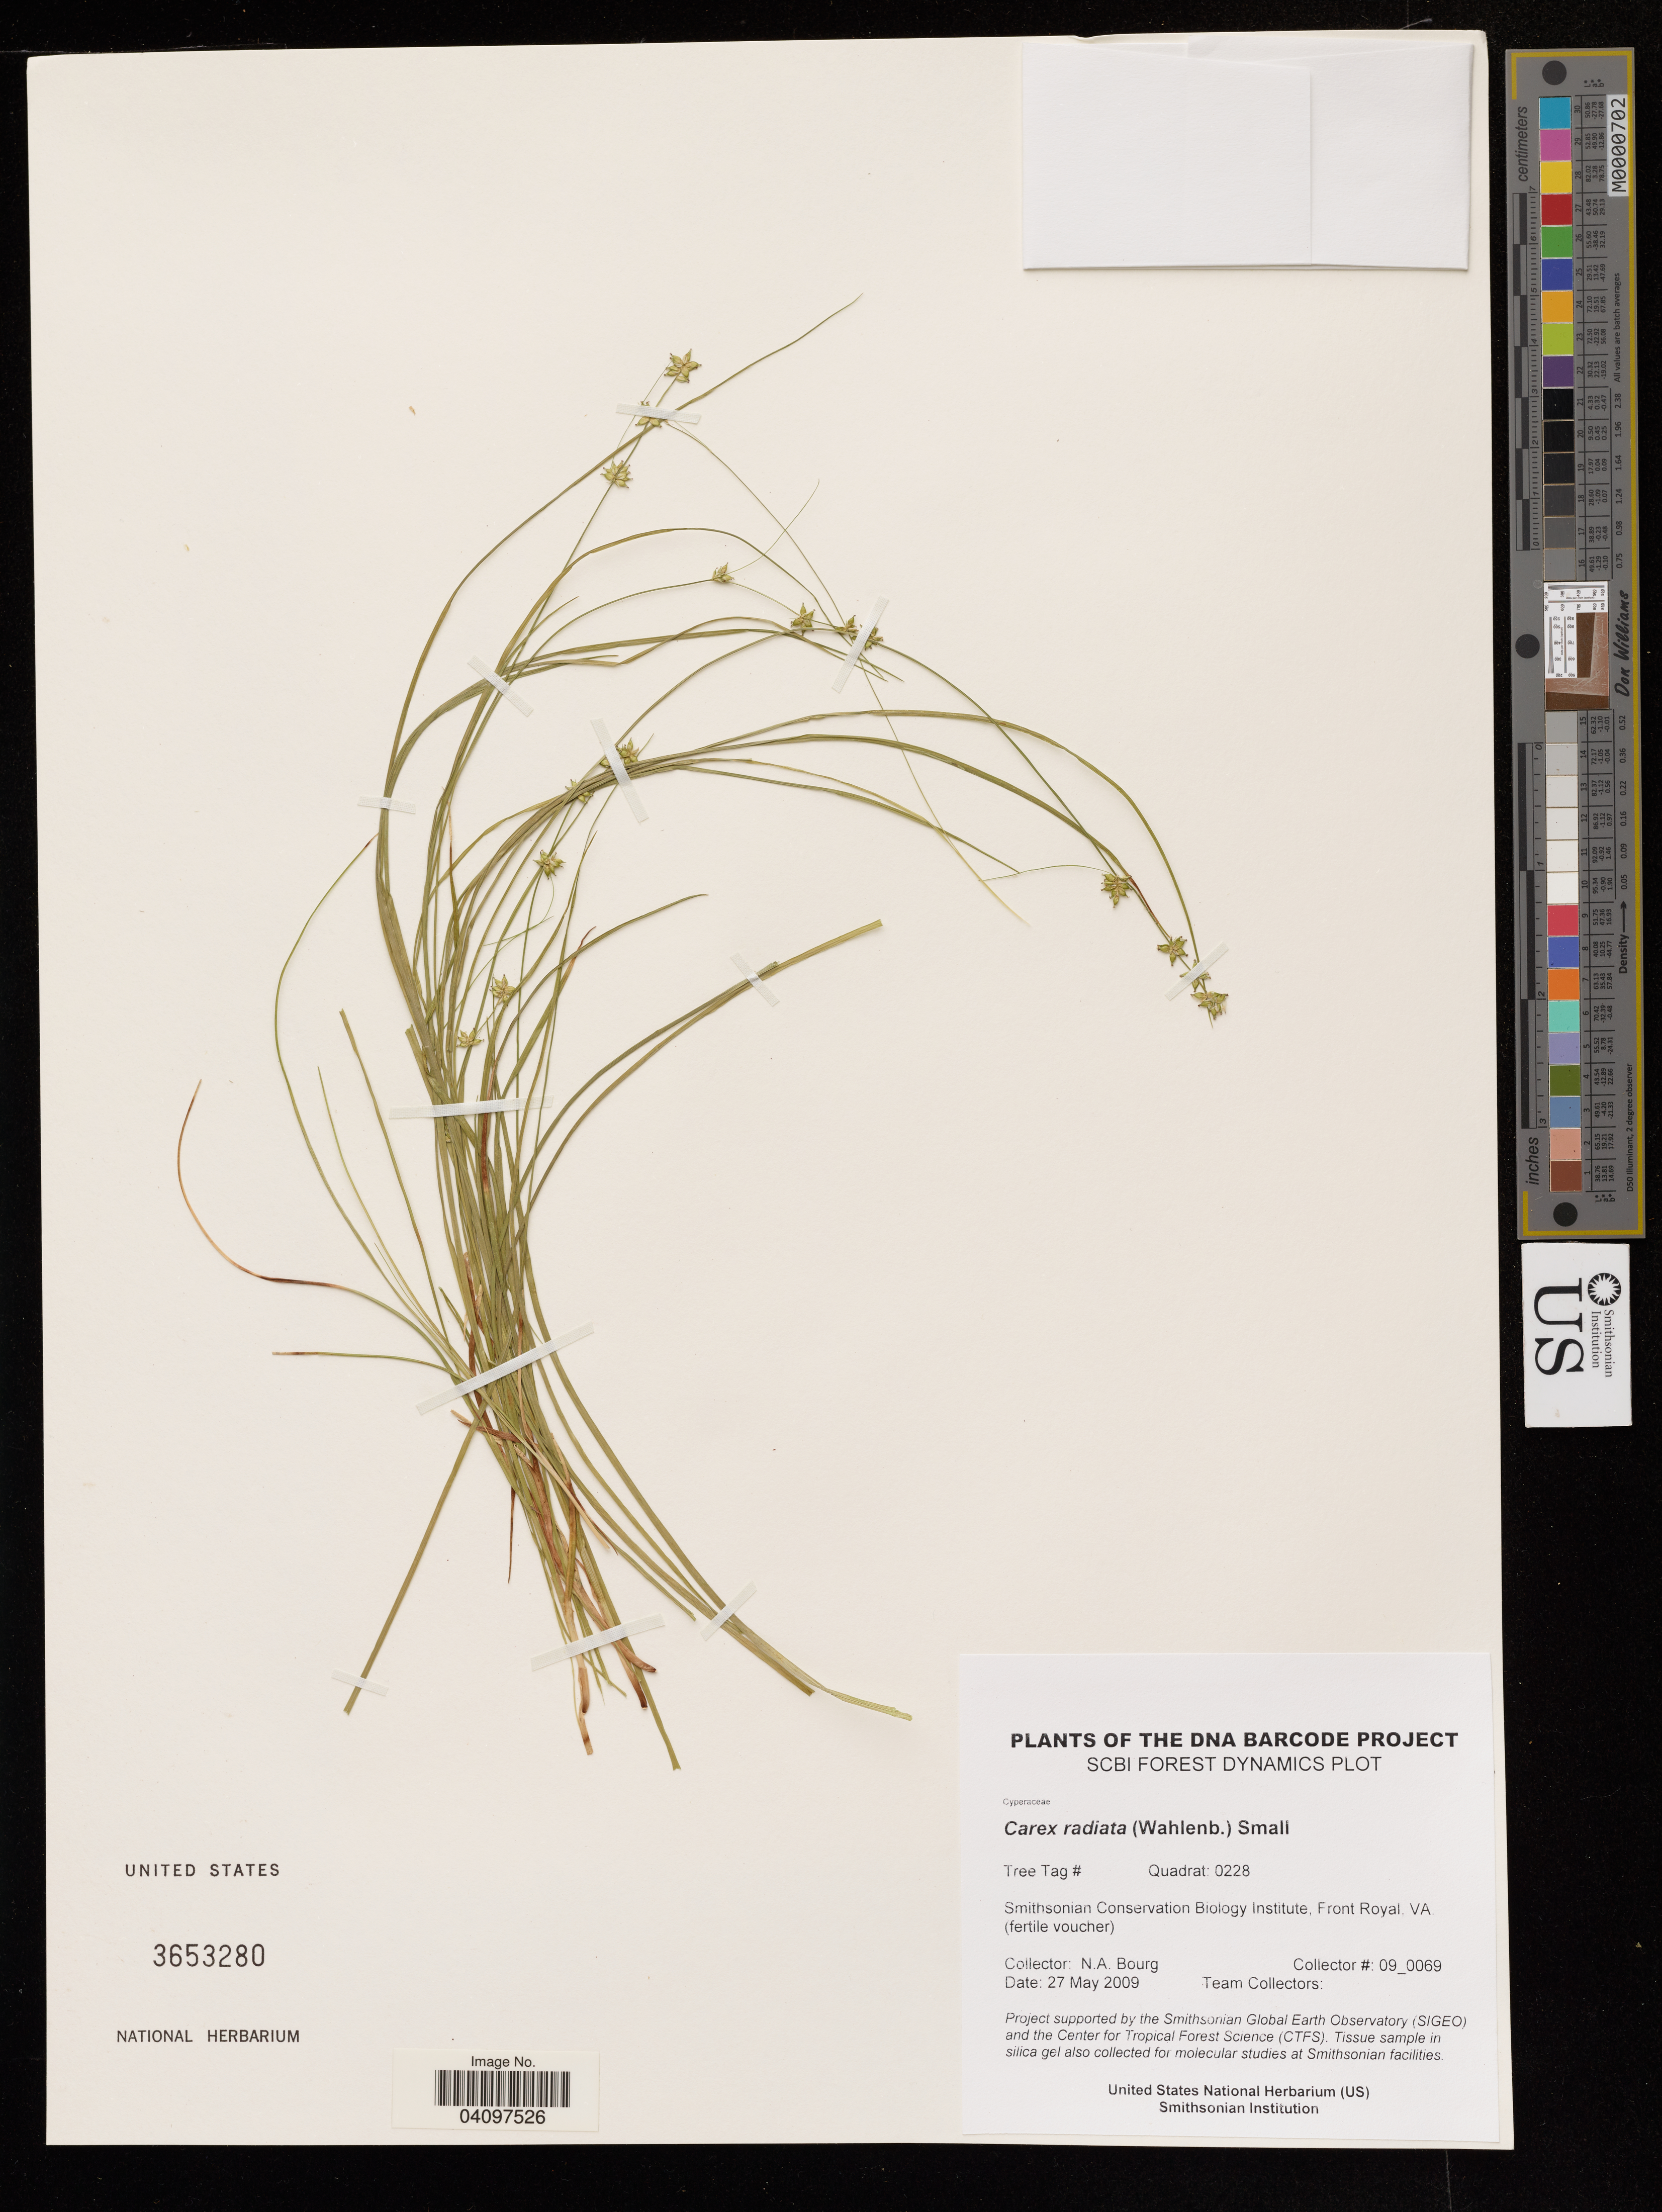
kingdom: Plantae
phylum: Tracheophyta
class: Liliopsida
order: Poales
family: Cyperaceae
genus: Carex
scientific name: Carex radiata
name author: (Wahlenb.) Small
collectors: N. A. Bourg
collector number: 09_0069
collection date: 2009-05-27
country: United States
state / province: Virginia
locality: Smithsonian Conservation Biology Institute, Front Royal.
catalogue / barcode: US 3653280